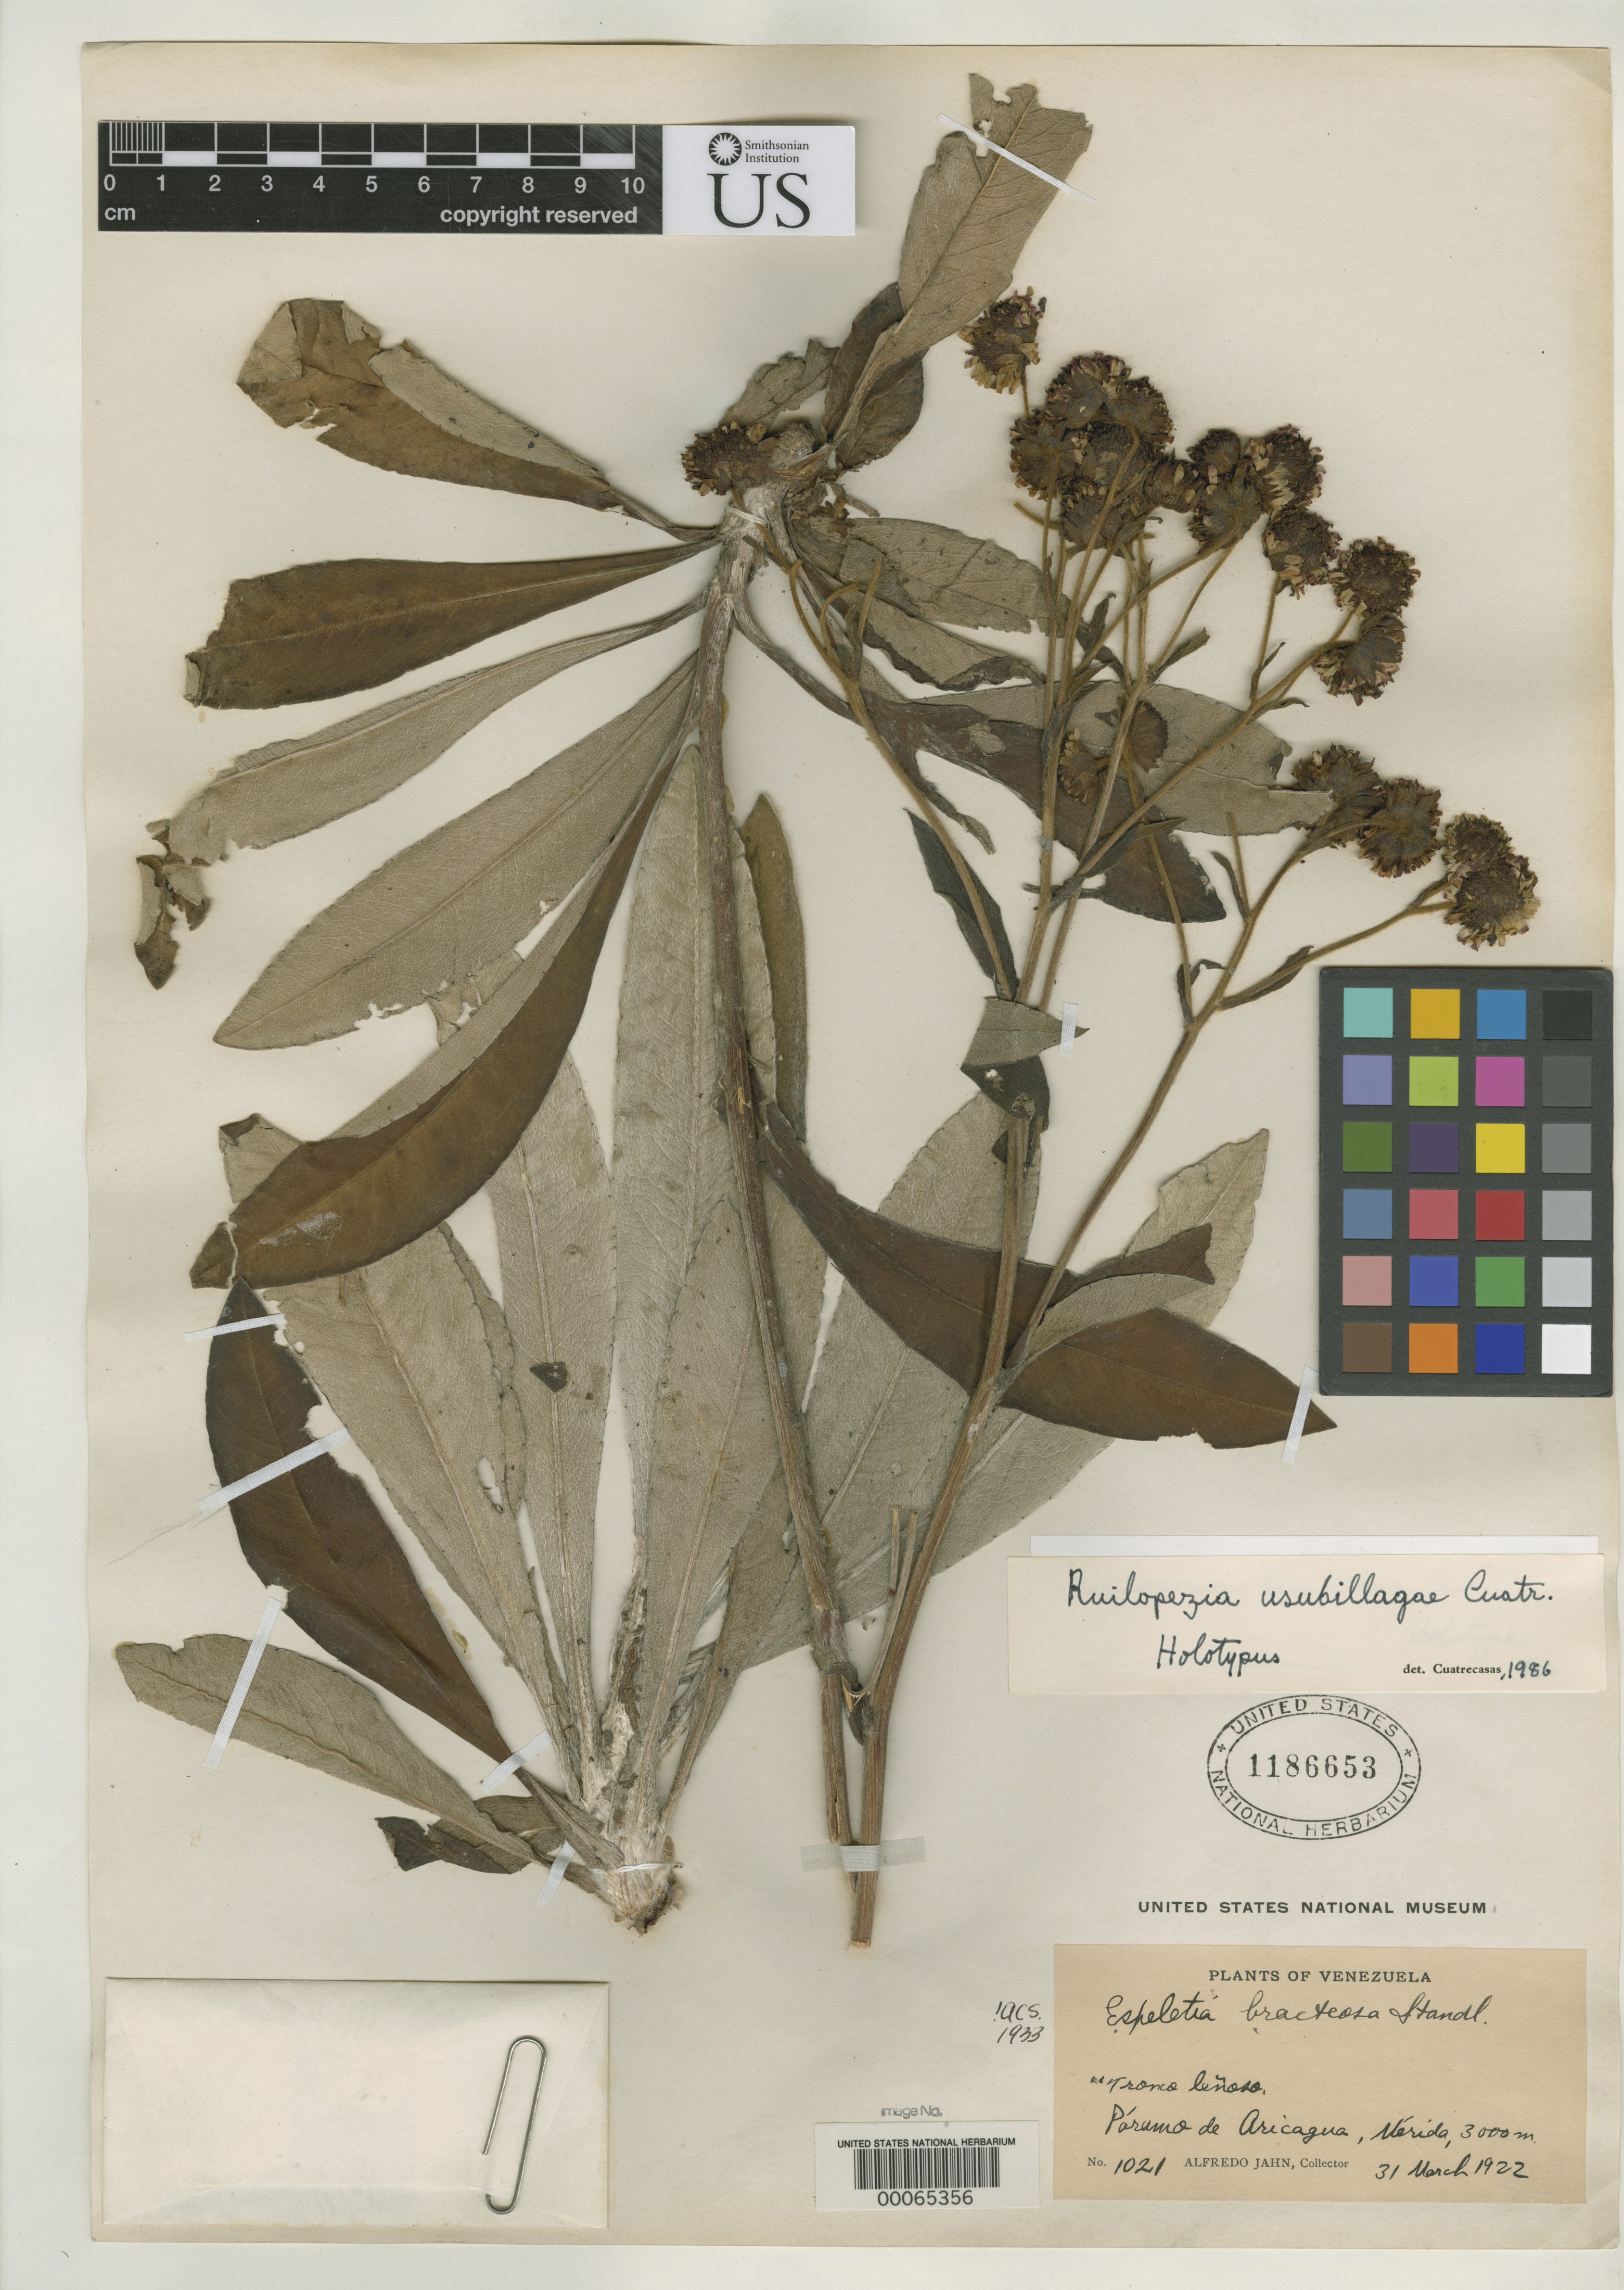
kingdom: Plantae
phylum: Tracheophyta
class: Magnoliopsida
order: Asterales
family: Asteraceae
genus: Ruilopezia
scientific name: Ruilopezia usubillagae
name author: Cuatrec.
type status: Holotype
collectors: A. Jahn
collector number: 1021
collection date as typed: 31 Mar 1922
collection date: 1922-03-31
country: Venezuela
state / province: Mérida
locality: Páramo de Aricagua.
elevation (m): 3000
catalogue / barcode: US 1186653